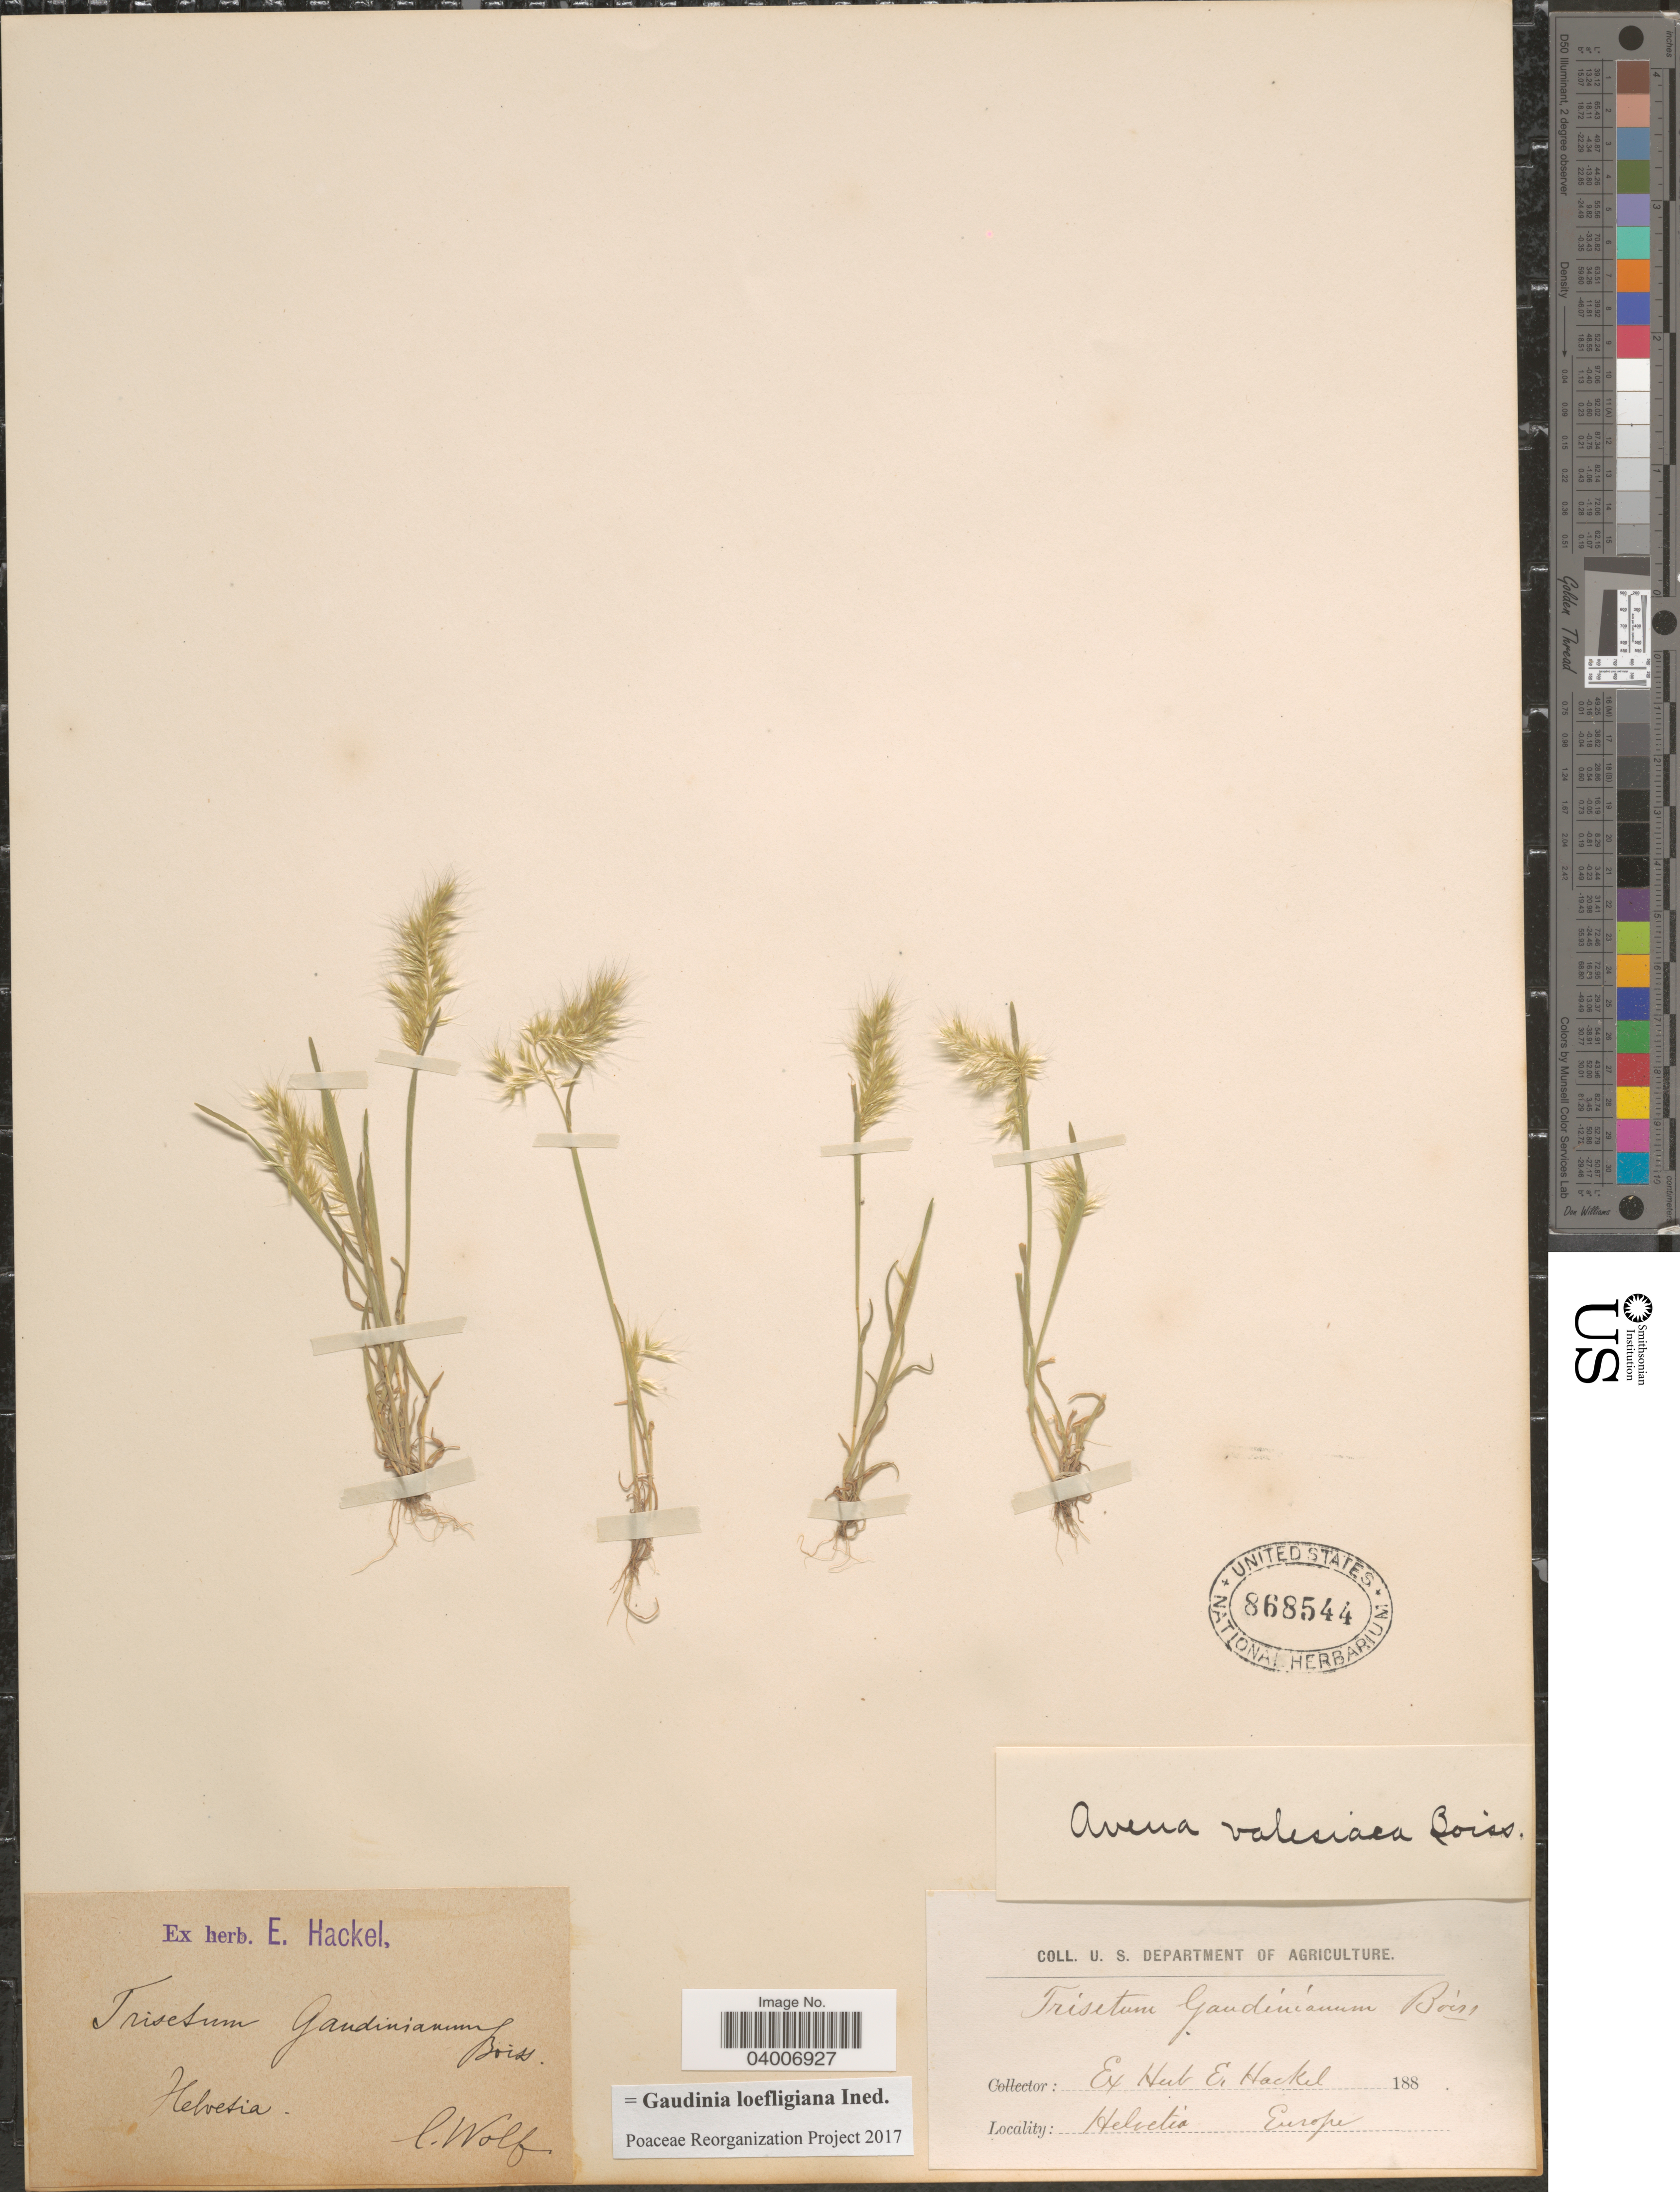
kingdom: Plantae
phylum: Tracheophyta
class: Liliopsida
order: Poales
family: Poaceae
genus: Gaudinia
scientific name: Gaudinia loefligiana ined.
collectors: C. B. Wolf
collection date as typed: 188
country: Switzerland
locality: Helvetia.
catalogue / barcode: US 868544